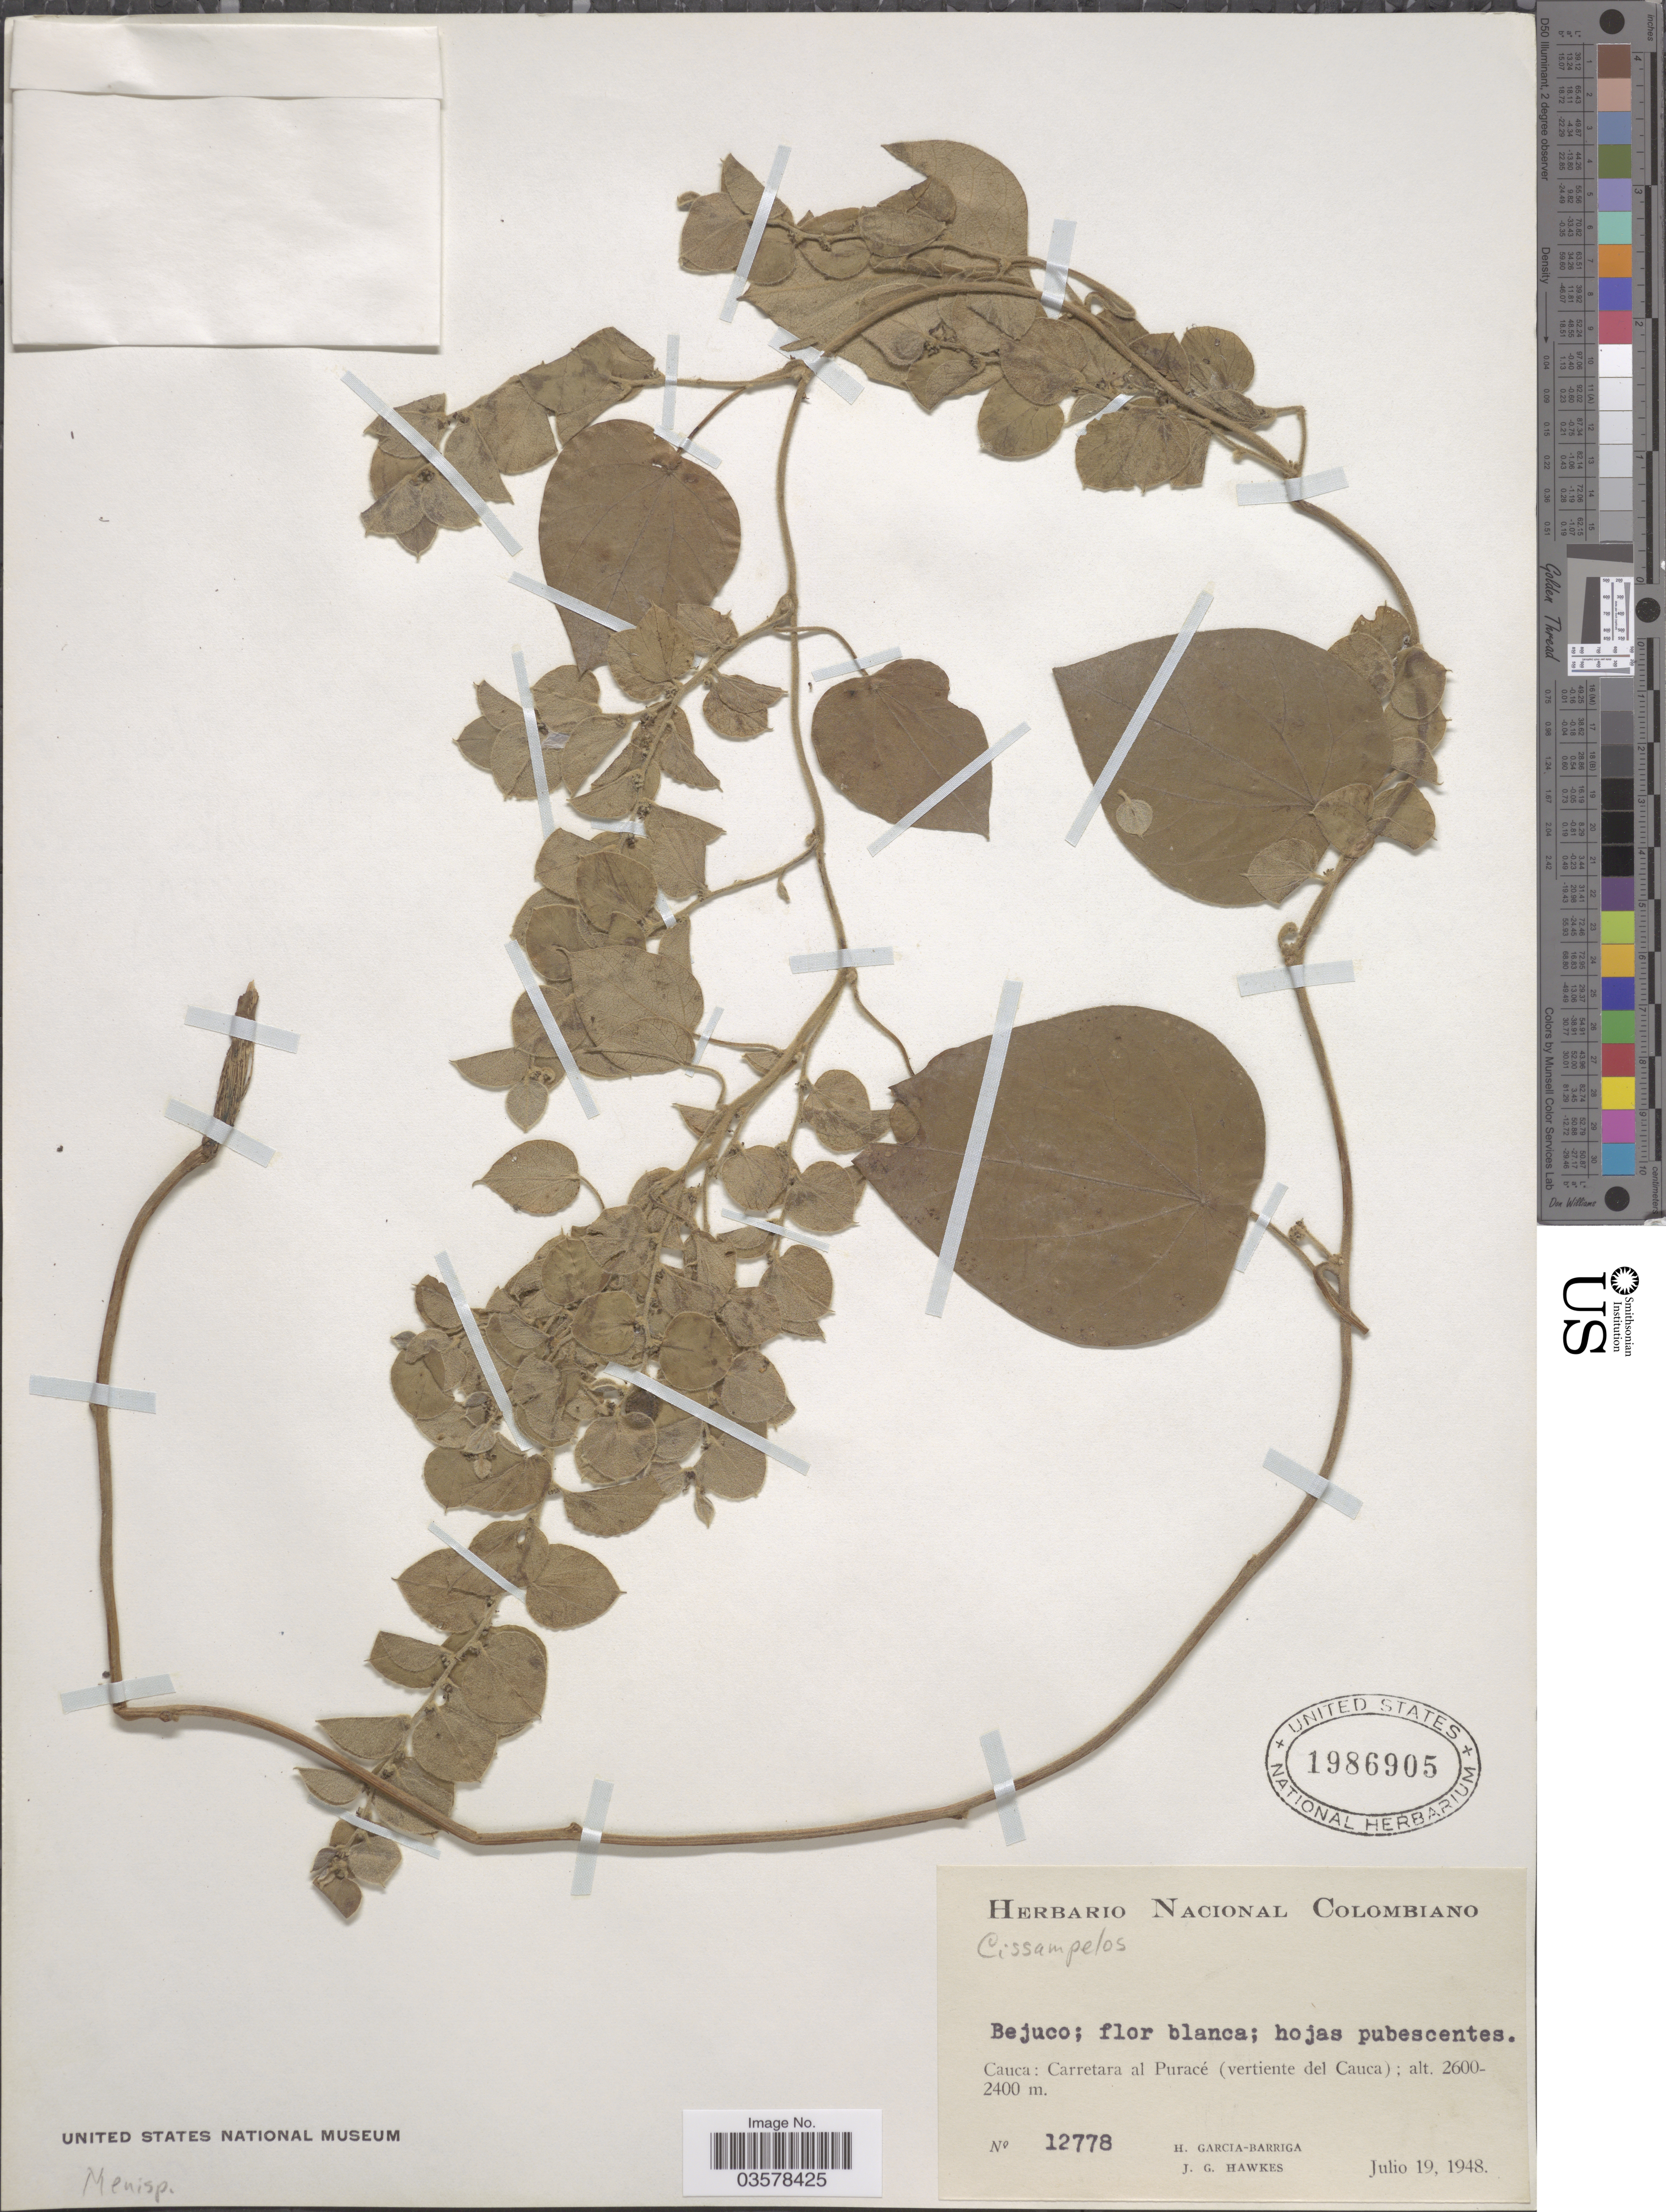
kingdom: Plantae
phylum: Tracheophyta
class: Magnoliopsida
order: Ranunculales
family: Menispermaceae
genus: Cissampelos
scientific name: Cissampelos sp.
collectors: H. García Barriga & J. Hawkes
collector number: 12778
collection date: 1948-07-19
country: Colombia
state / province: Cauca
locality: Carretara al Puracé (vertiente del Cauca).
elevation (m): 2400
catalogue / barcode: US 1986905